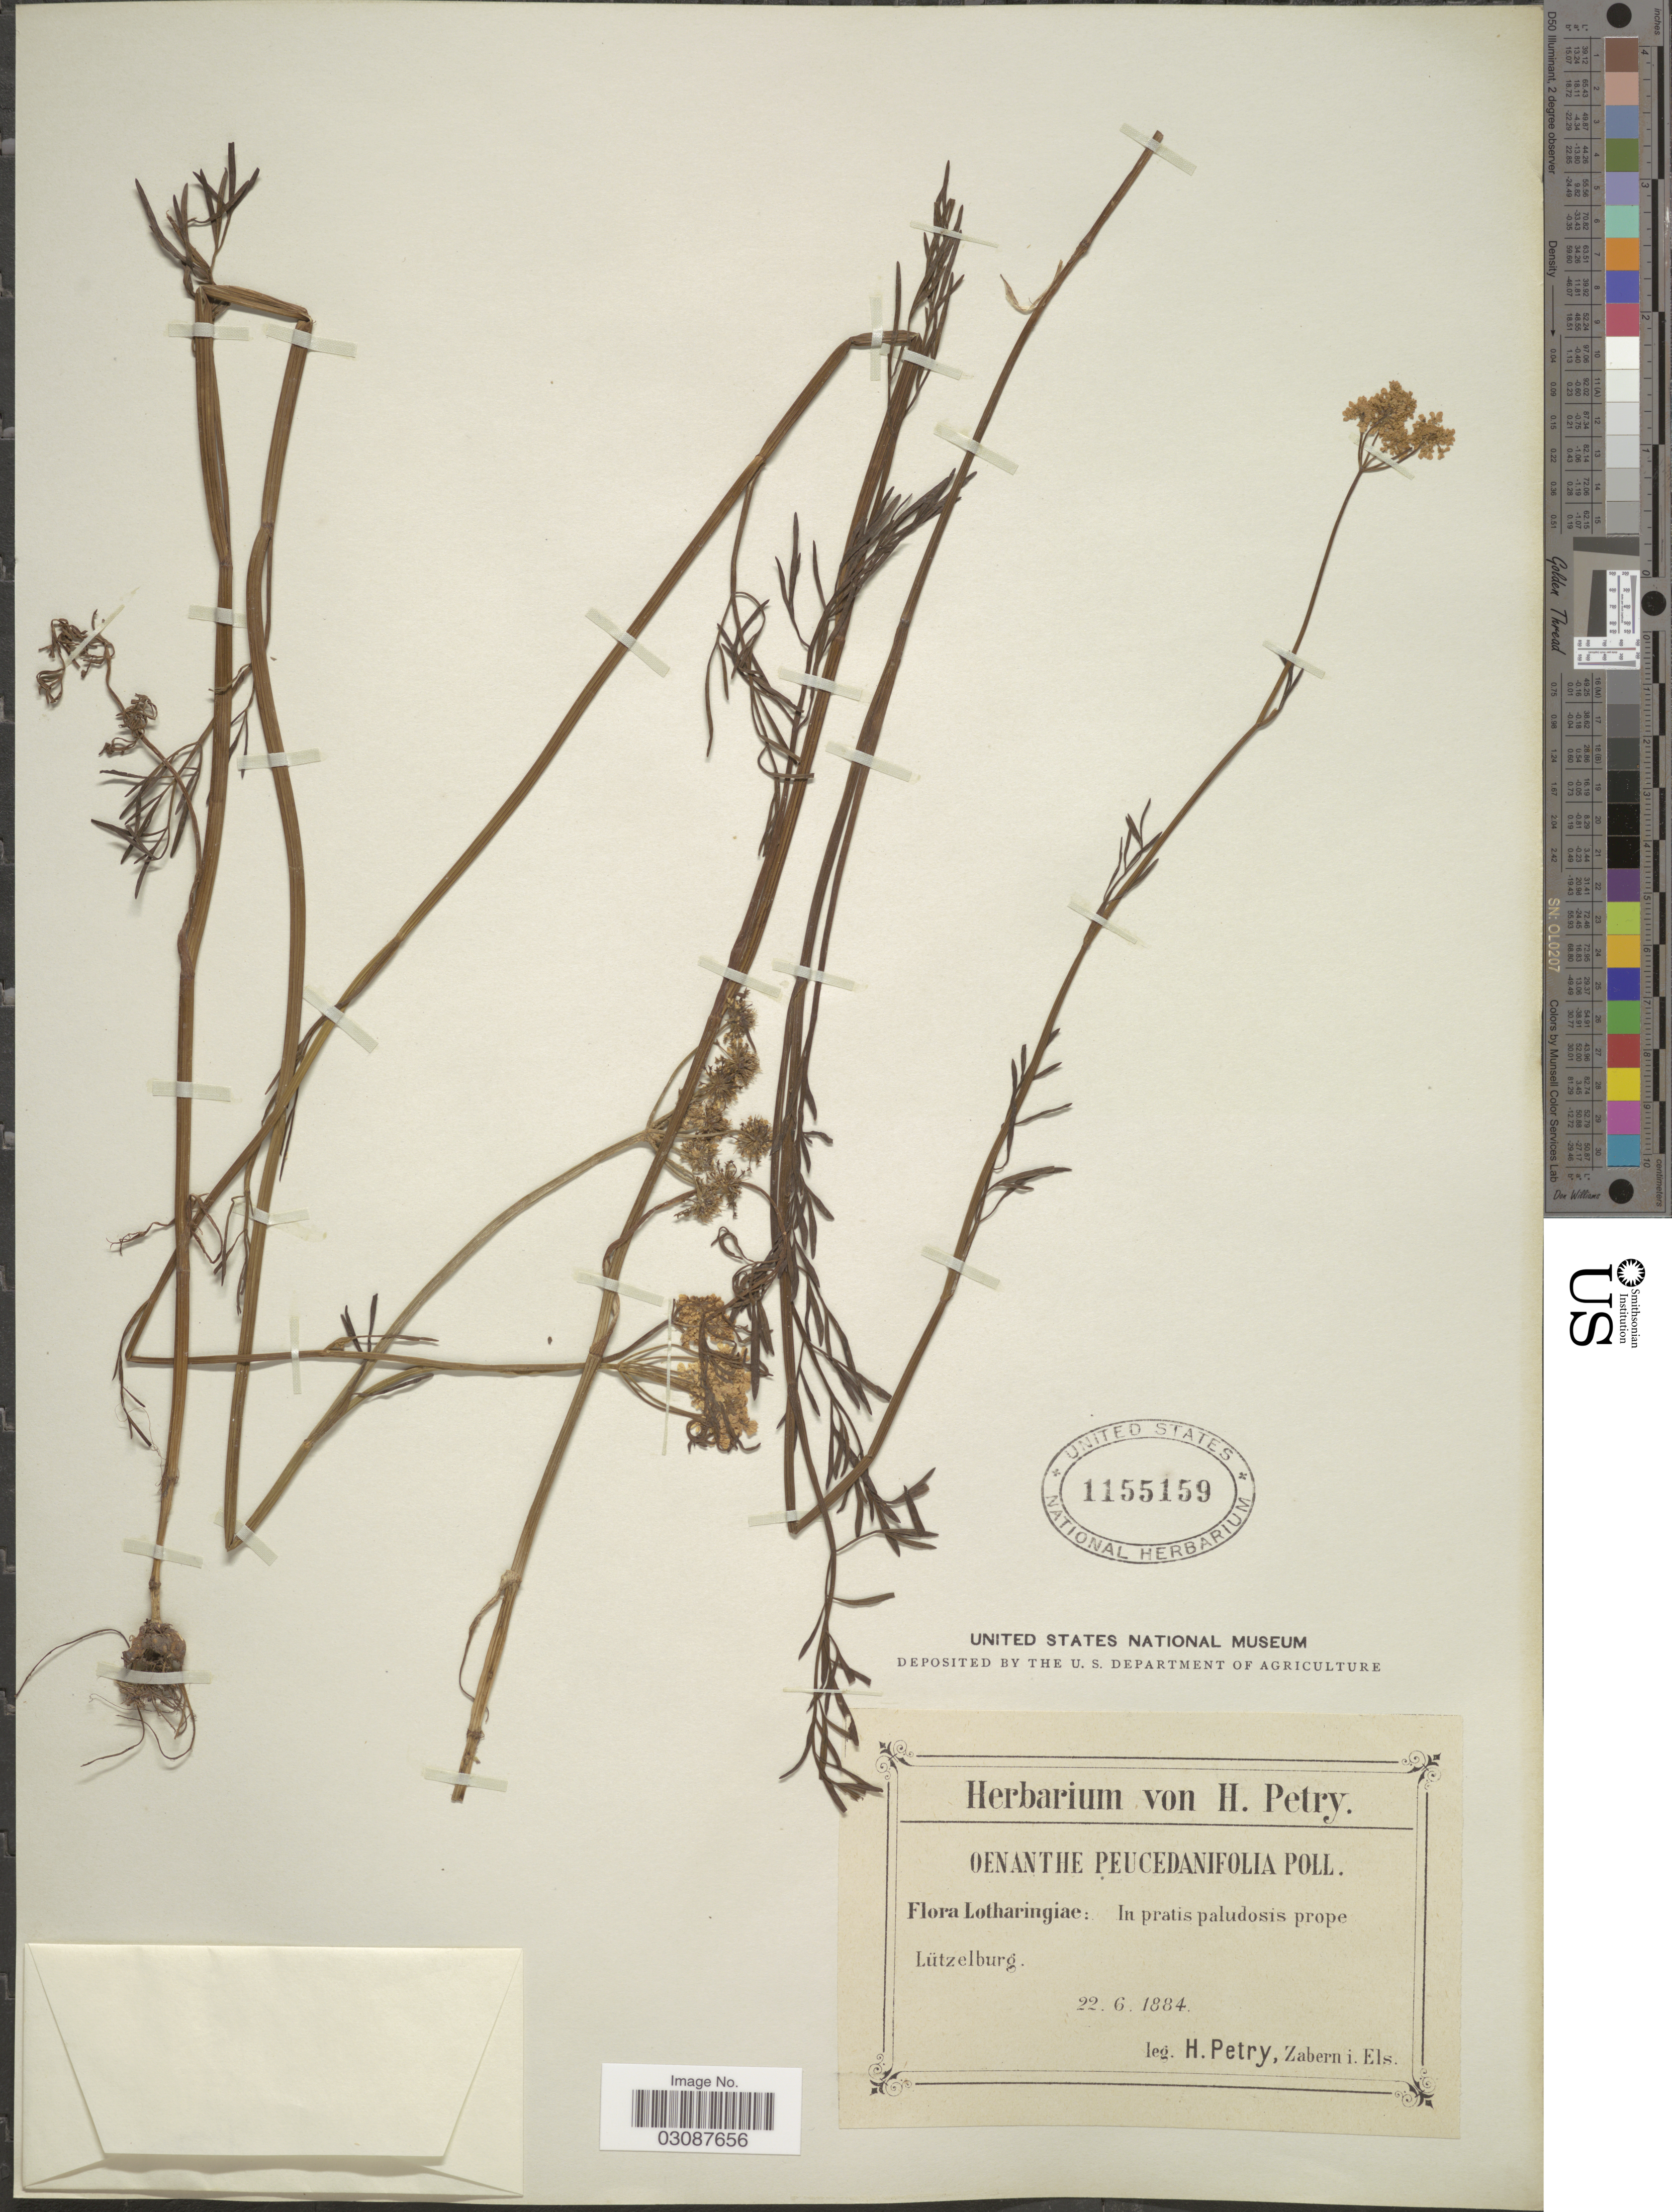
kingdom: Plantae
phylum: Tracheophyta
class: Magnoliopsida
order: Apiales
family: Apiaceae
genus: Oenanthe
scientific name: Oenanthe peucedanifolia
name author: Pollich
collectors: H. Petry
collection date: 1884-06-22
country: France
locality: Lotharingiae: In pratis paludosis prope Lützelburg.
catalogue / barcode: US 1155159